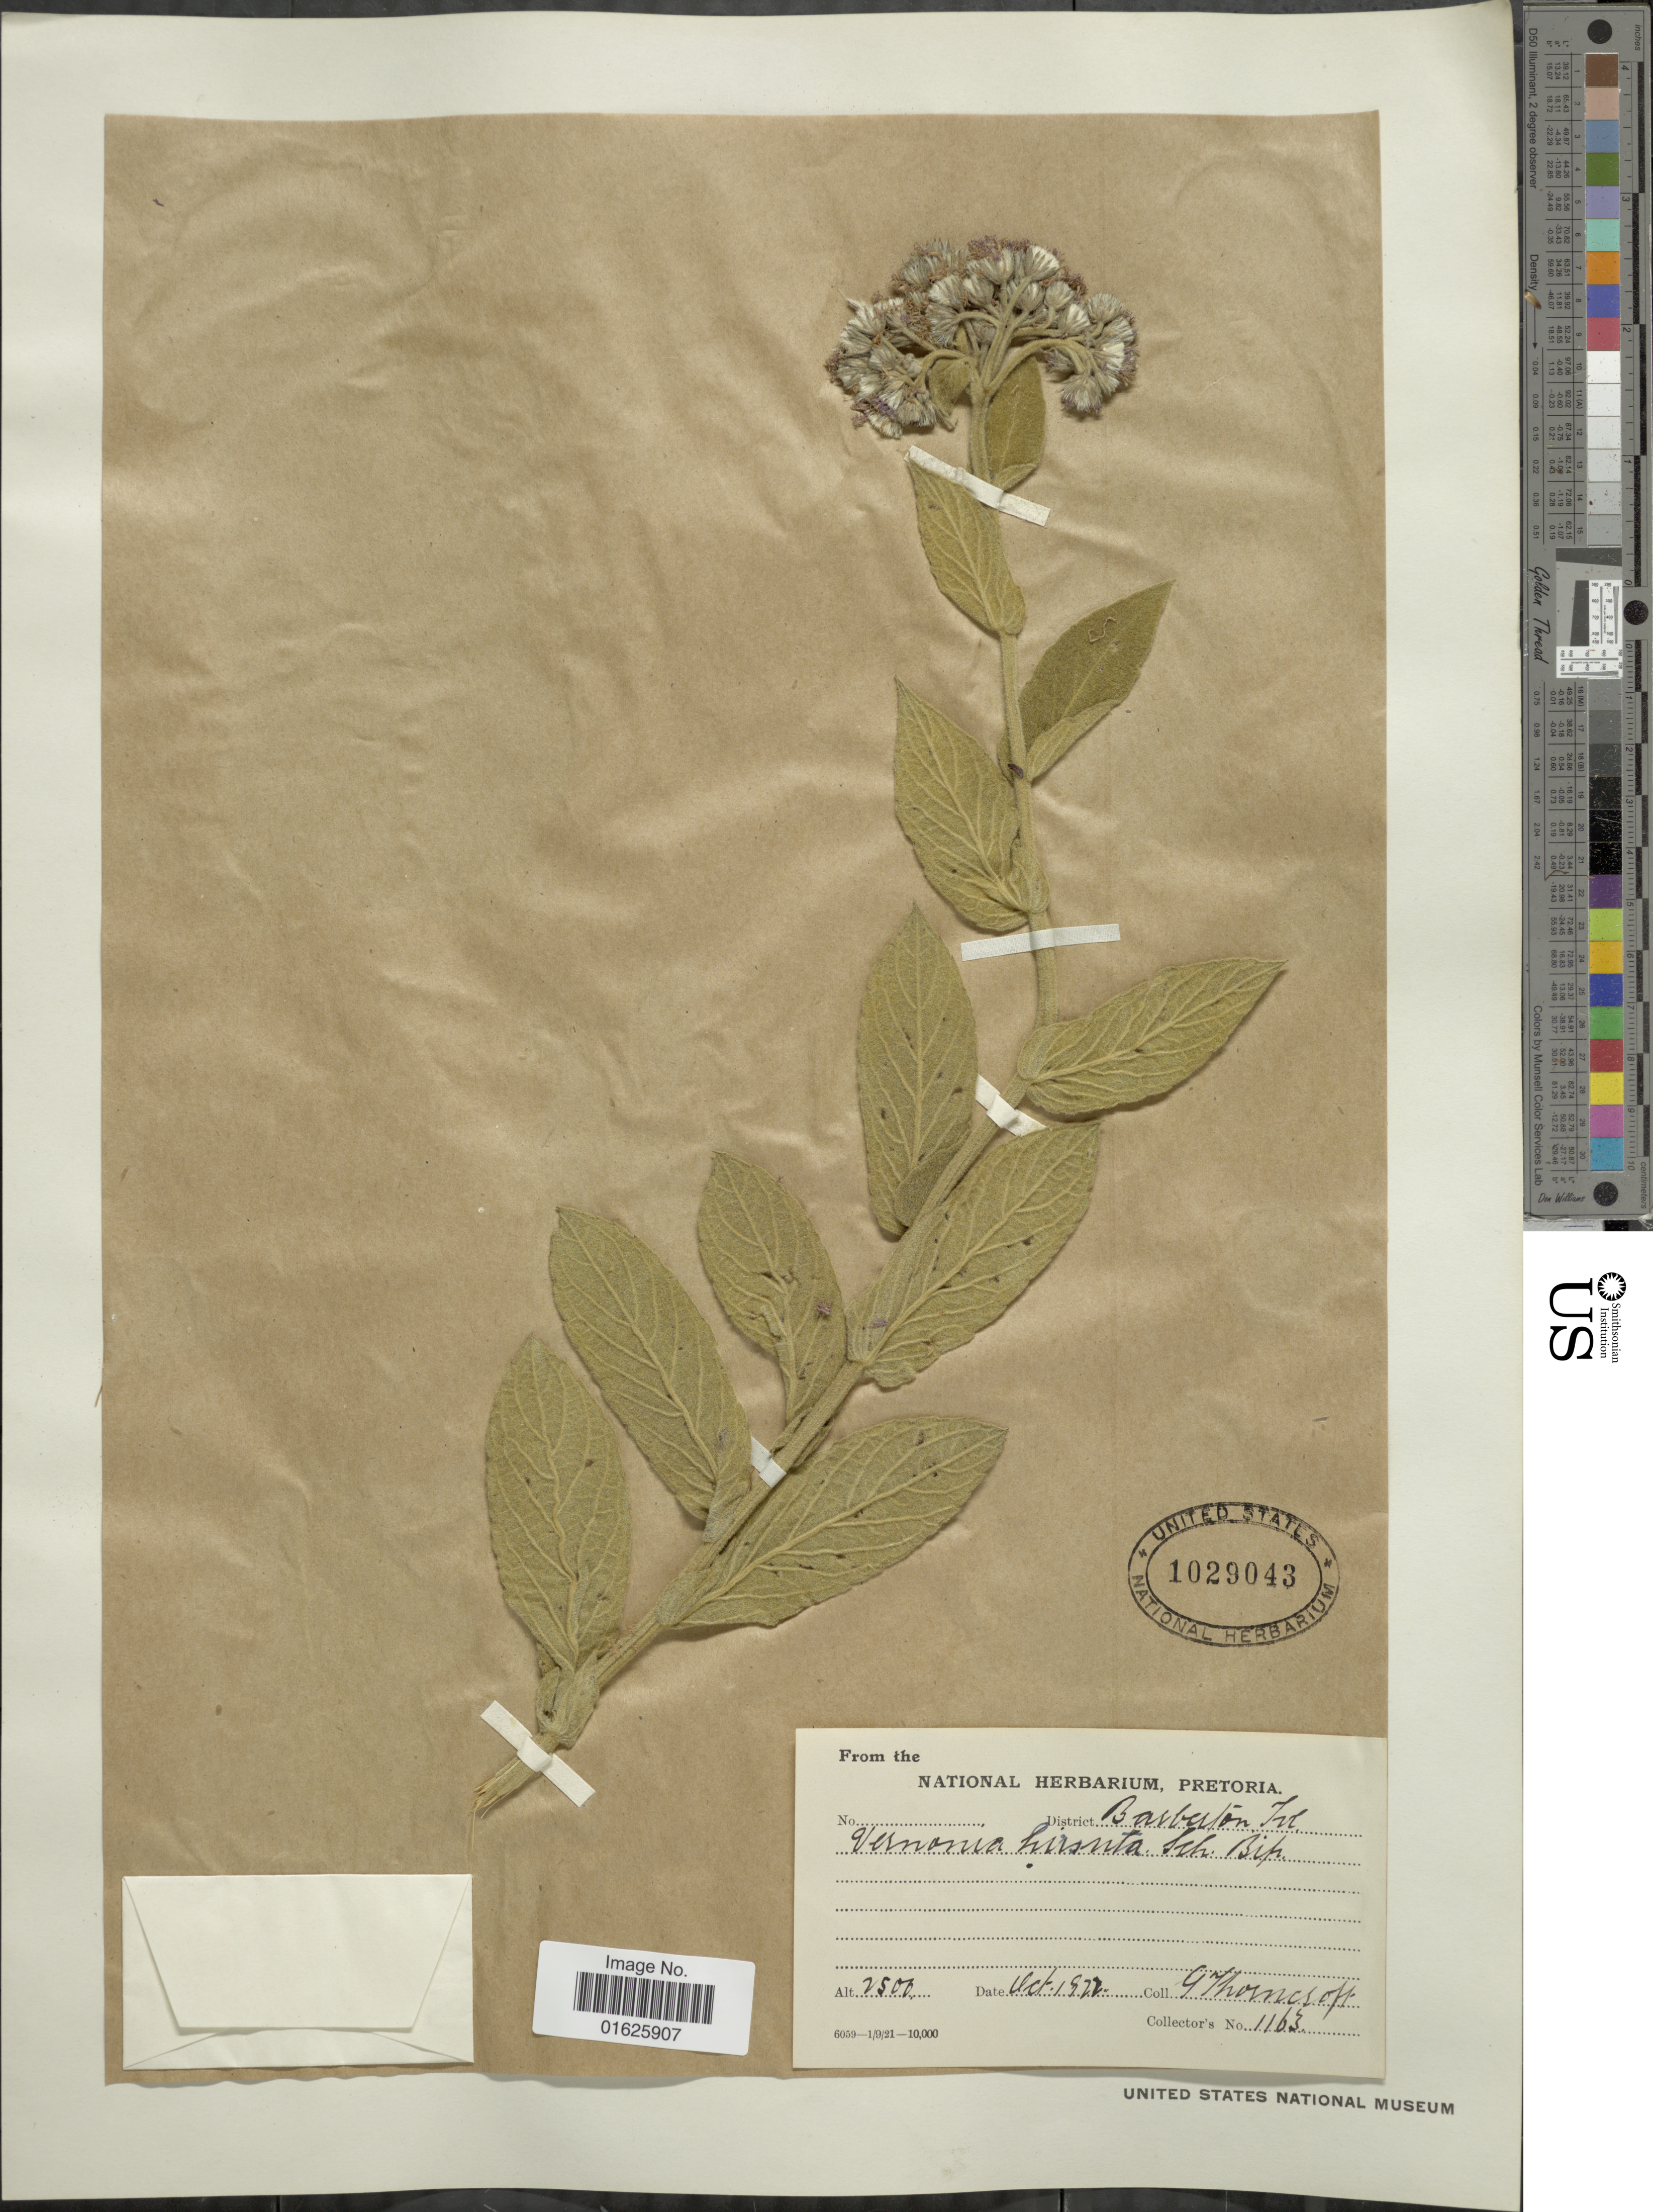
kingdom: Plantae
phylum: Tracheophyta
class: Magnoliopsida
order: Asterales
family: Asteraceae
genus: Hilliardiella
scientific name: Hilliardiella hirsuta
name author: (DC.) H. Rob.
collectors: G. Thorncroft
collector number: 1163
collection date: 1922-10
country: South Africa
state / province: Mpumalanga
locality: District Barberton Tvl.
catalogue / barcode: US 1029043